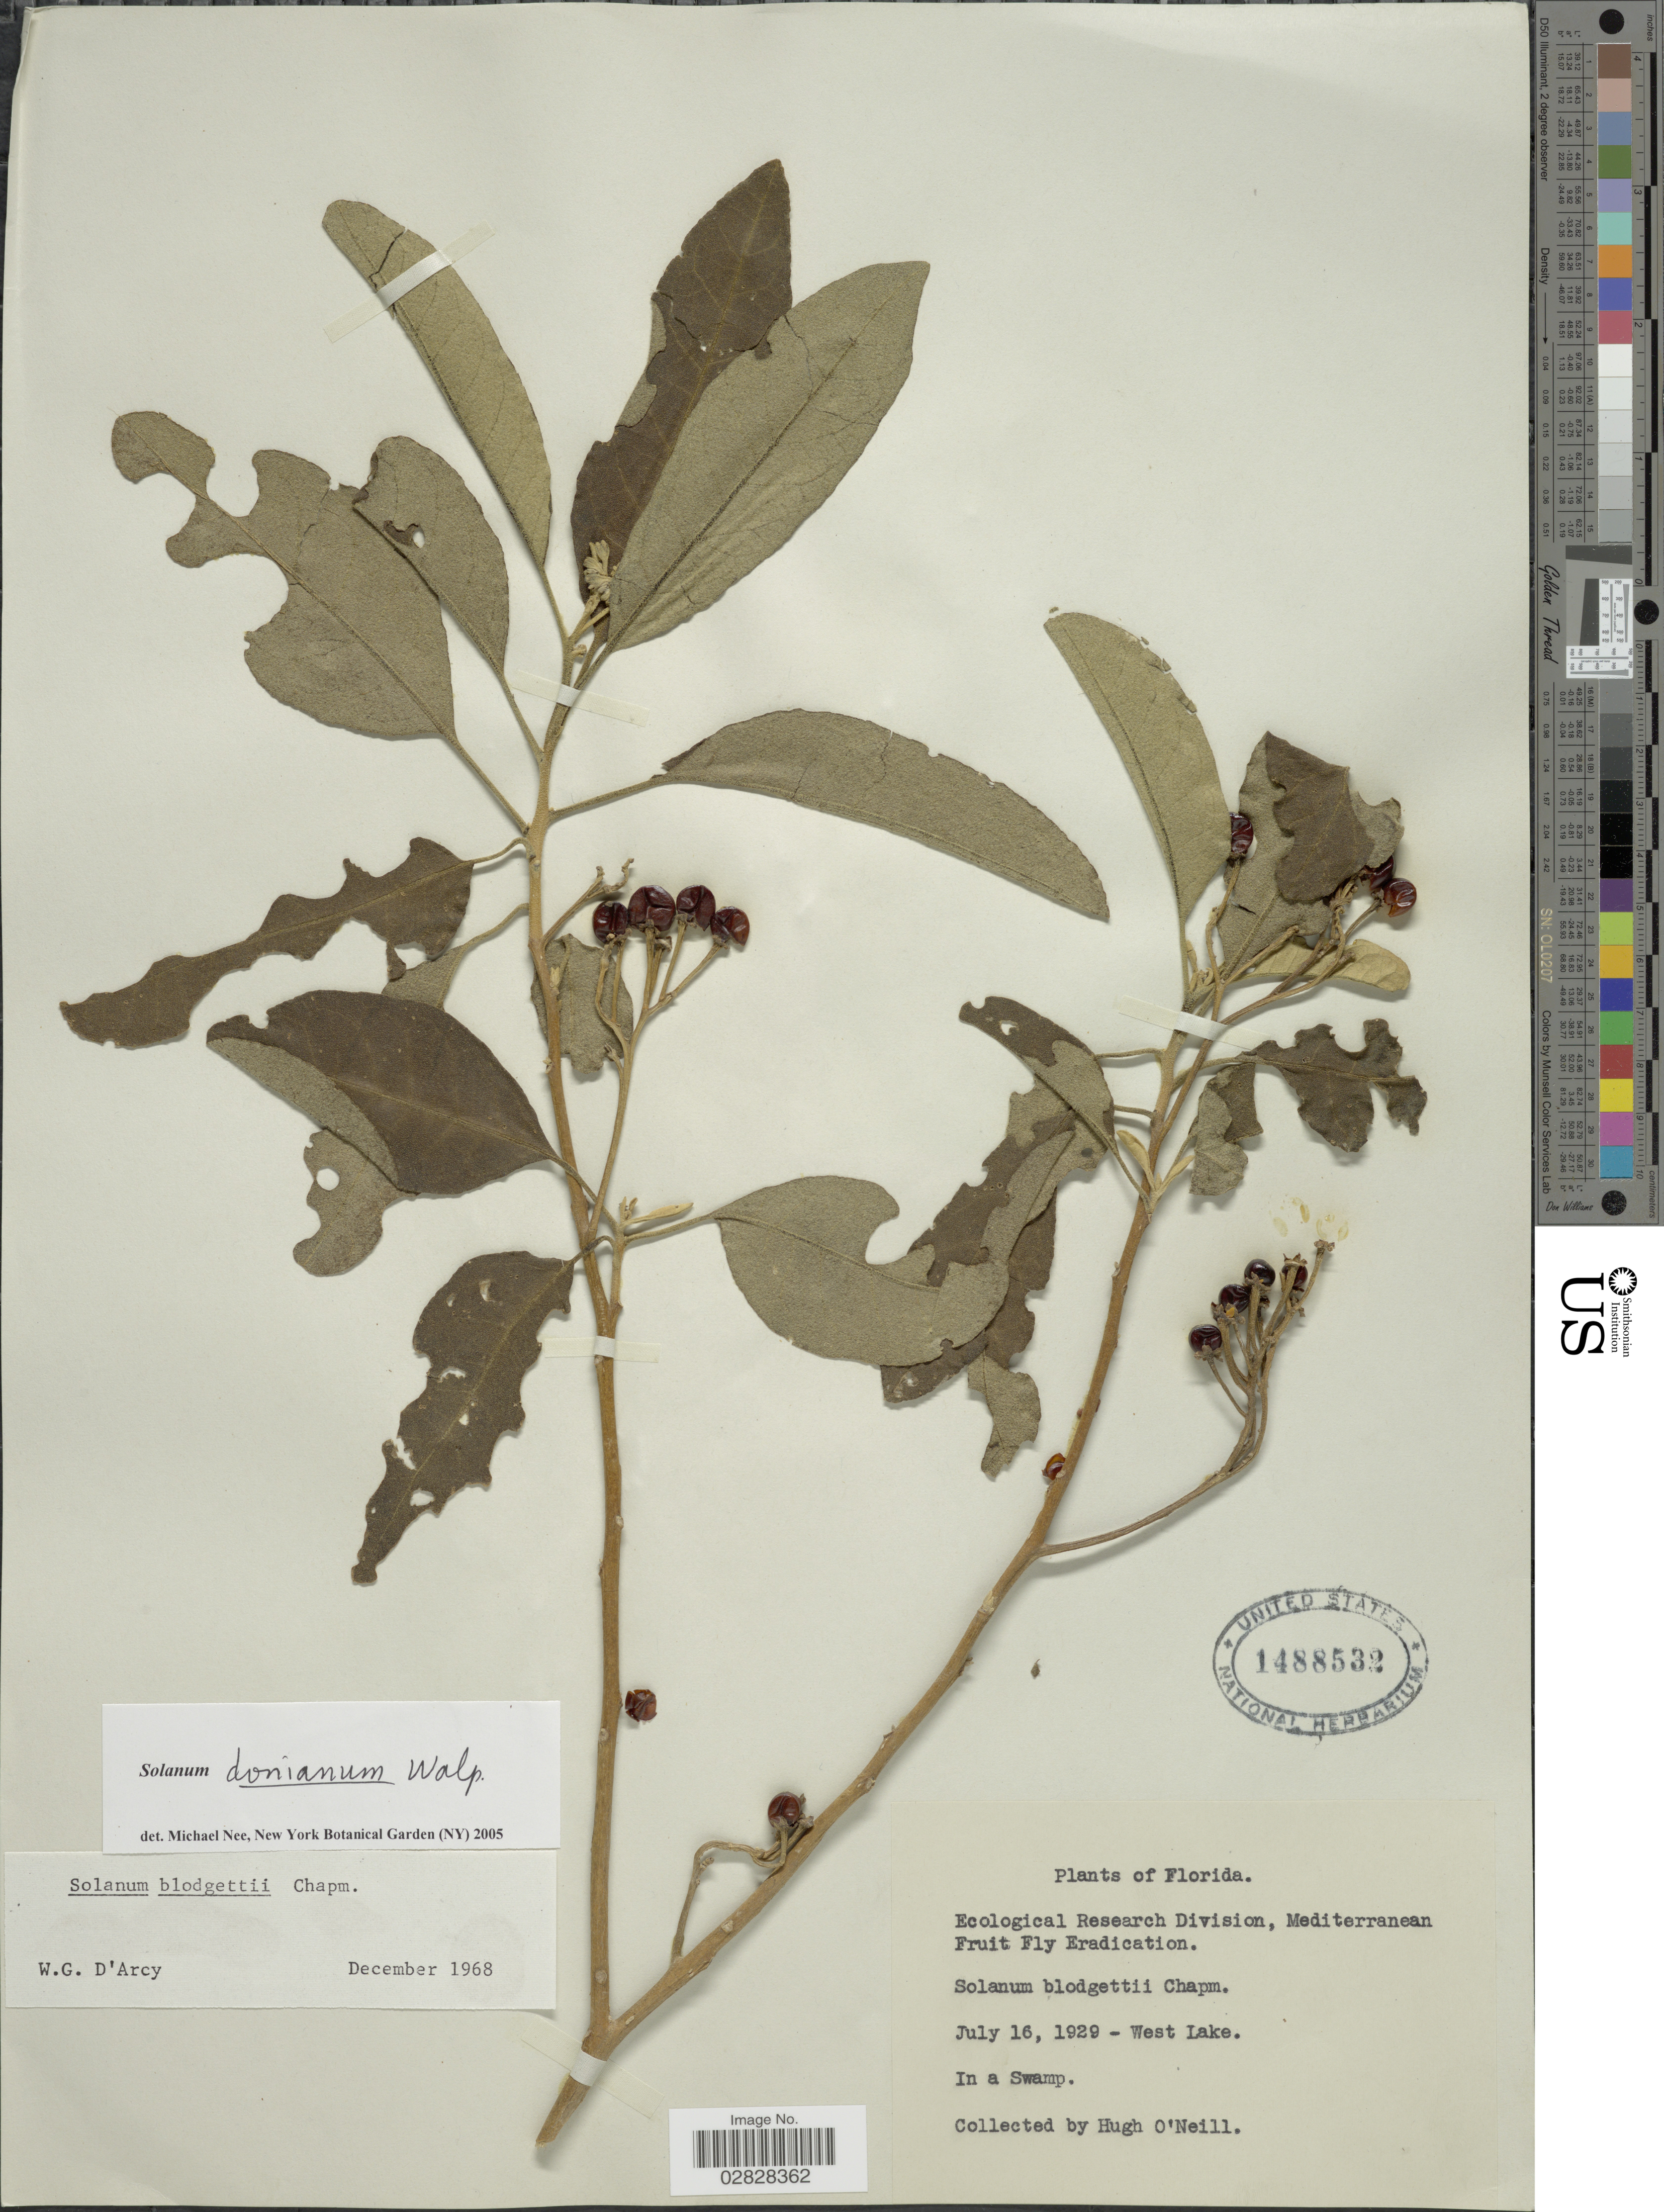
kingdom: Plantae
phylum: Tracheophyta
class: Magnoliopsida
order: Solanales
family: Solanaceae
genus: Solanum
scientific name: Solanum donianum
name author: Walp.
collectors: H. O'Neill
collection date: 1929-07-16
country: United States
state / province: Florida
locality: West Lake. In a swamp.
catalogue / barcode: US 1488532